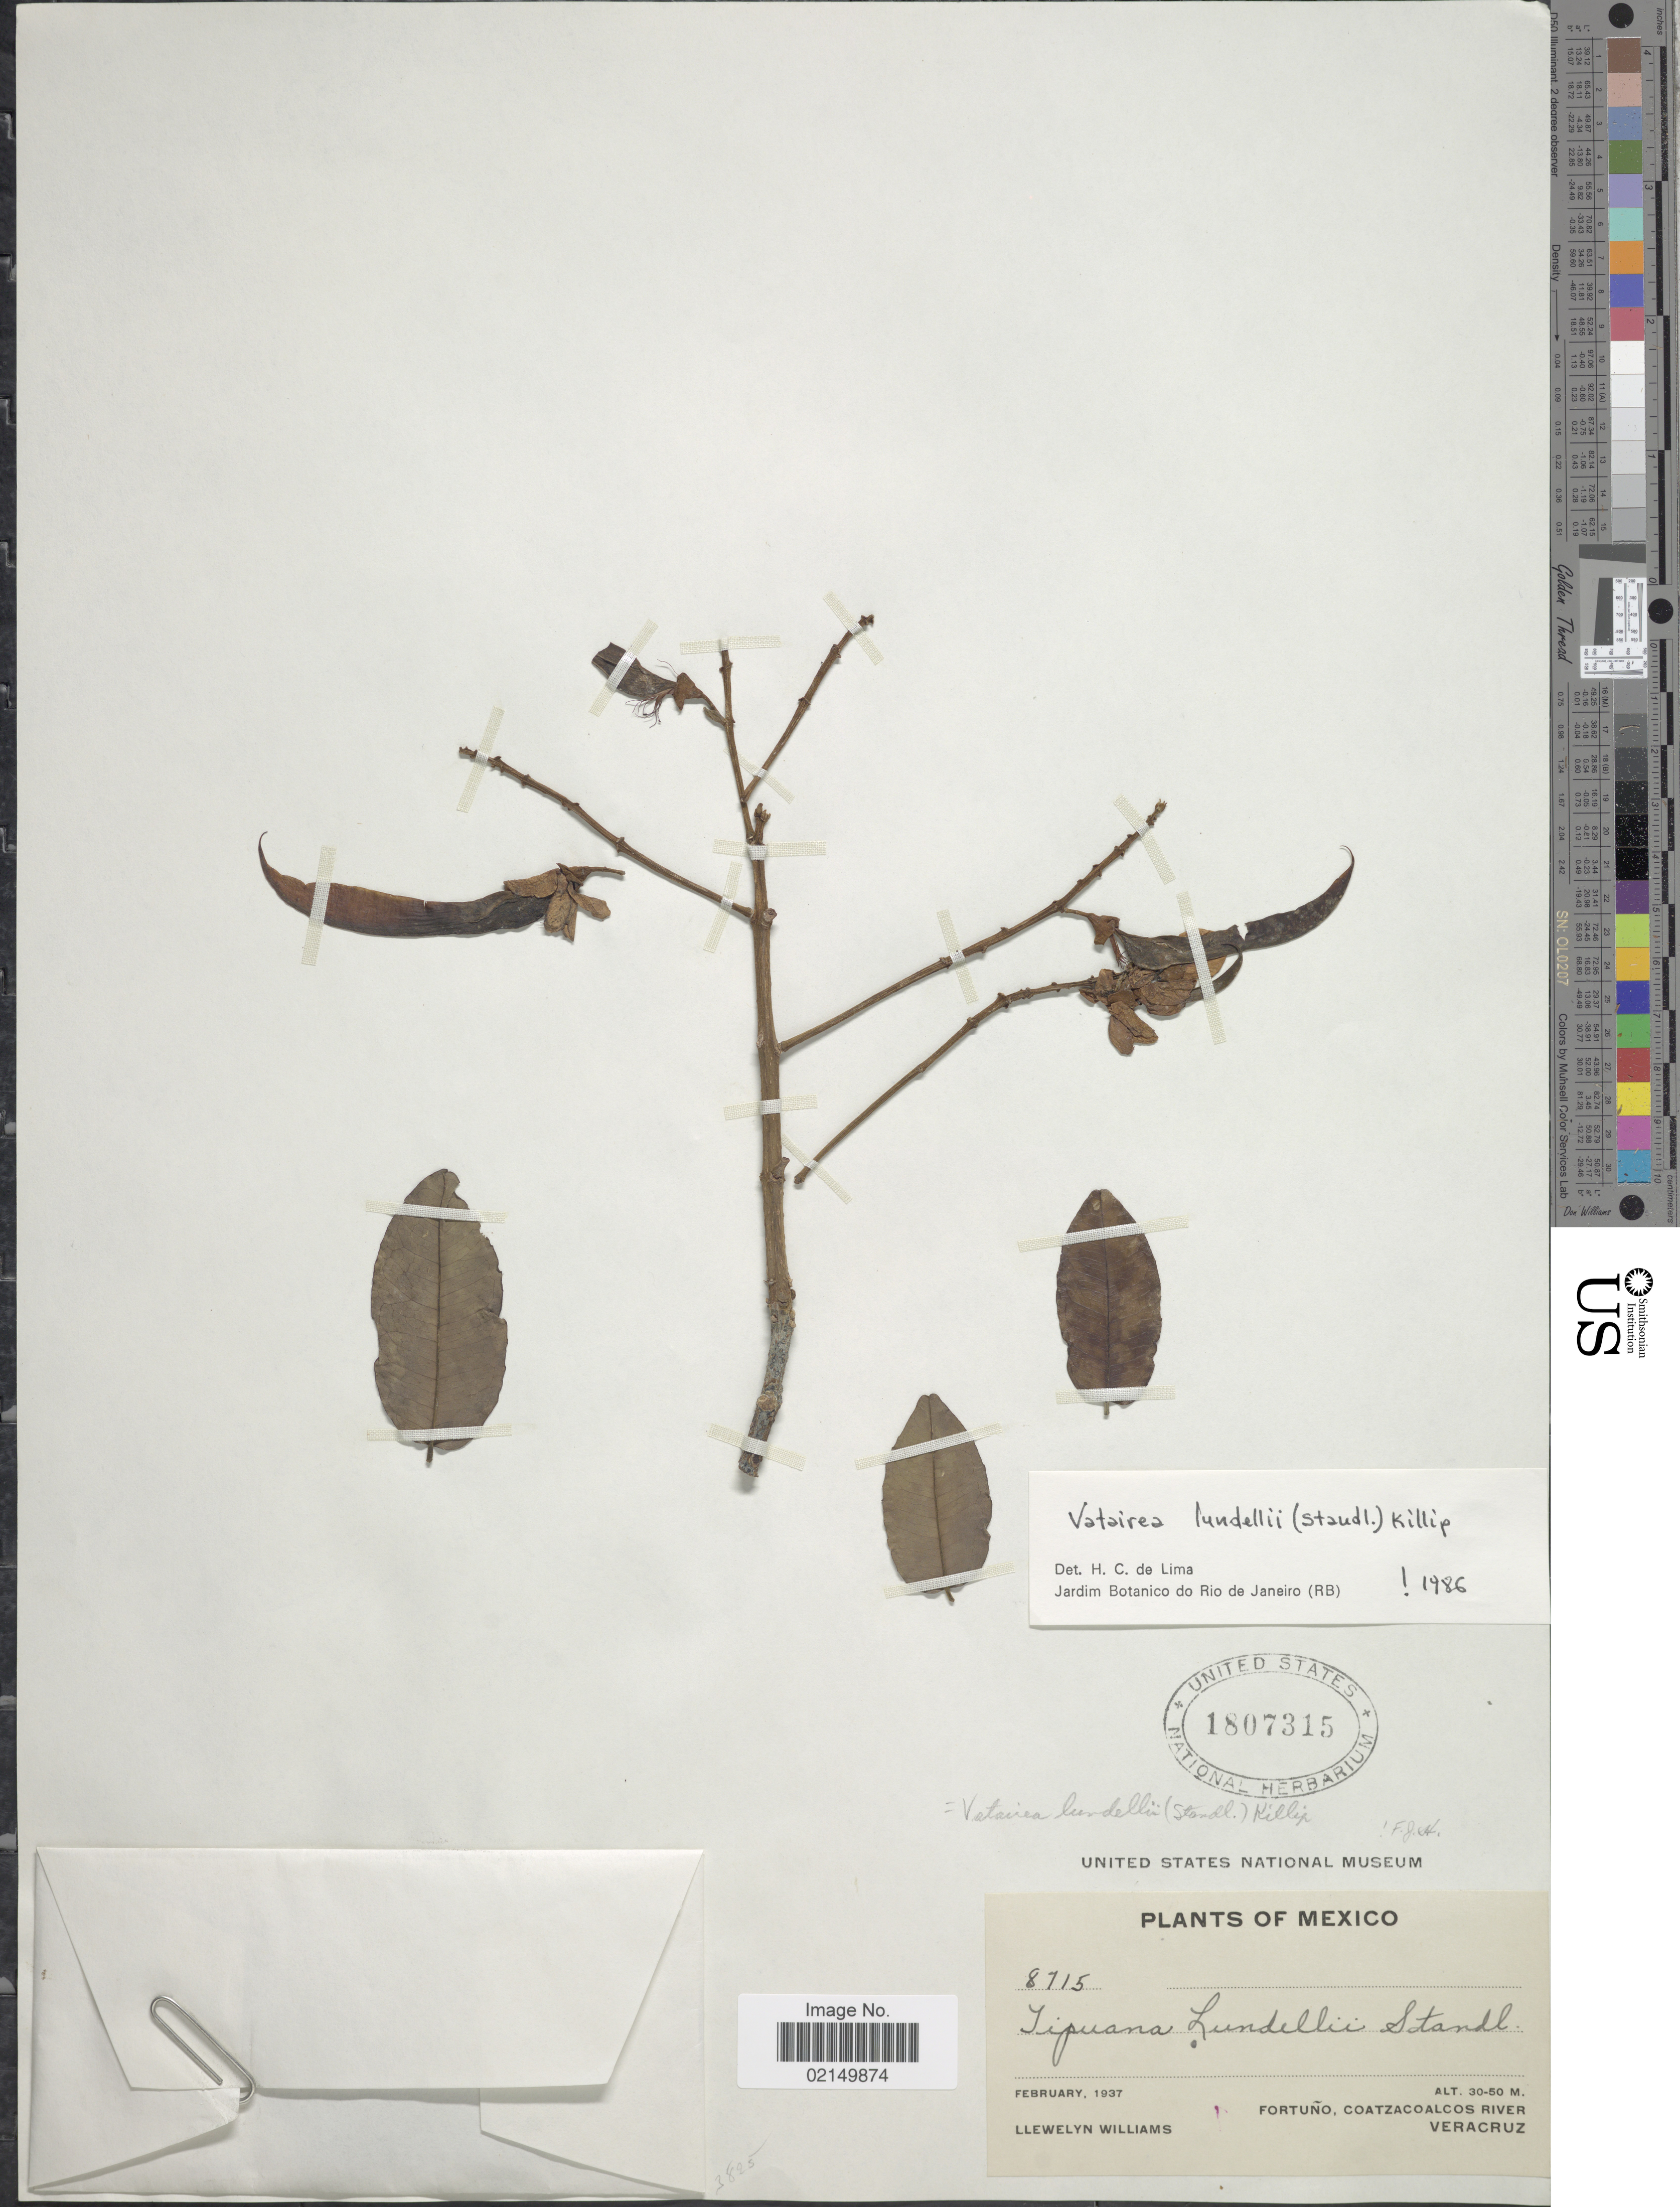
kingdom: Plantae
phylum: Tracheophyta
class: Magnoliopsida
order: Fabales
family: Fabaceae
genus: Vatairea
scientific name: Vatairea lundellii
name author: (Standl.) Killip ex Record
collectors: Ll. Williams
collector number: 8715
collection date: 1937-02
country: Mexico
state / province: Veracruz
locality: Fortuño, Coatzacoalcos River, Veracruz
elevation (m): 30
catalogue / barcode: US 1807315